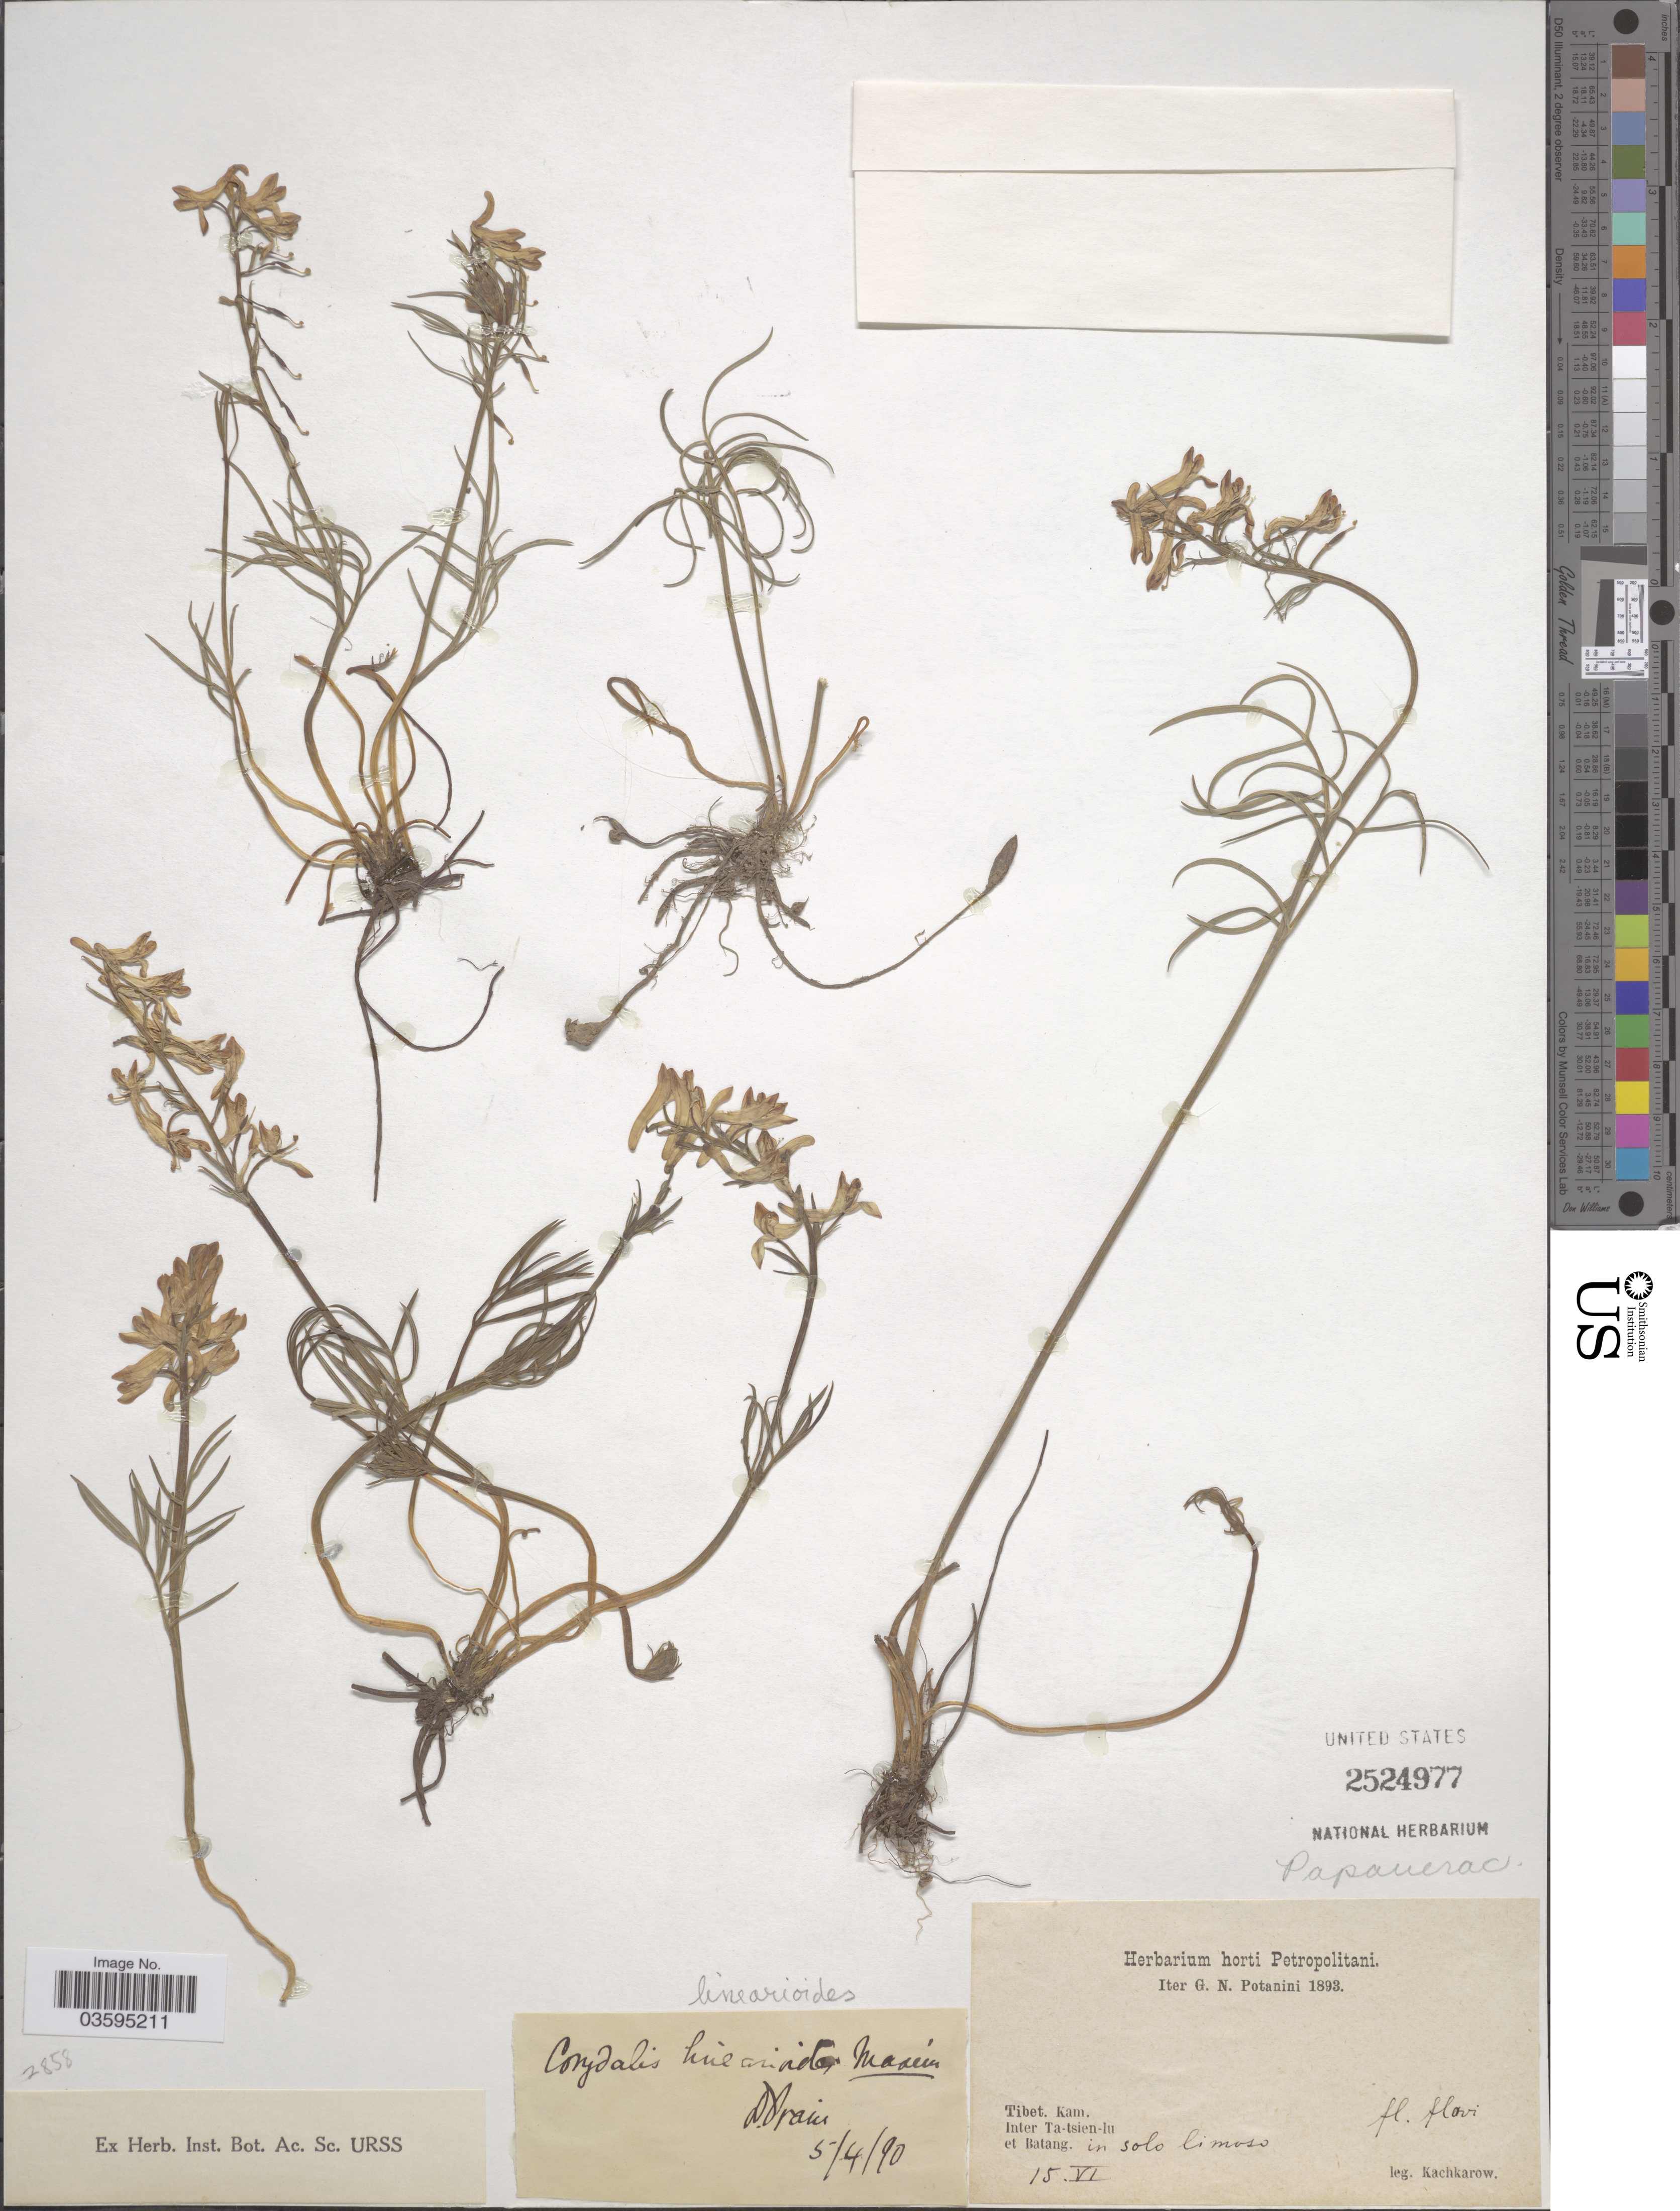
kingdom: Plantae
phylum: Tracheophyta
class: Magnoliopsida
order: Ranunculales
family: Papaveraceae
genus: Corydalis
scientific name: Corydalis linarioides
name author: Maxim.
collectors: Kachkarow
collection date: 1893-06-15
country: China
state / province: Xizang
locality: Iter G. N. Potanini. Tibet. Kam. Inter Ta-tsien-lu et Batang.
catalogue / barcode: US 2524977